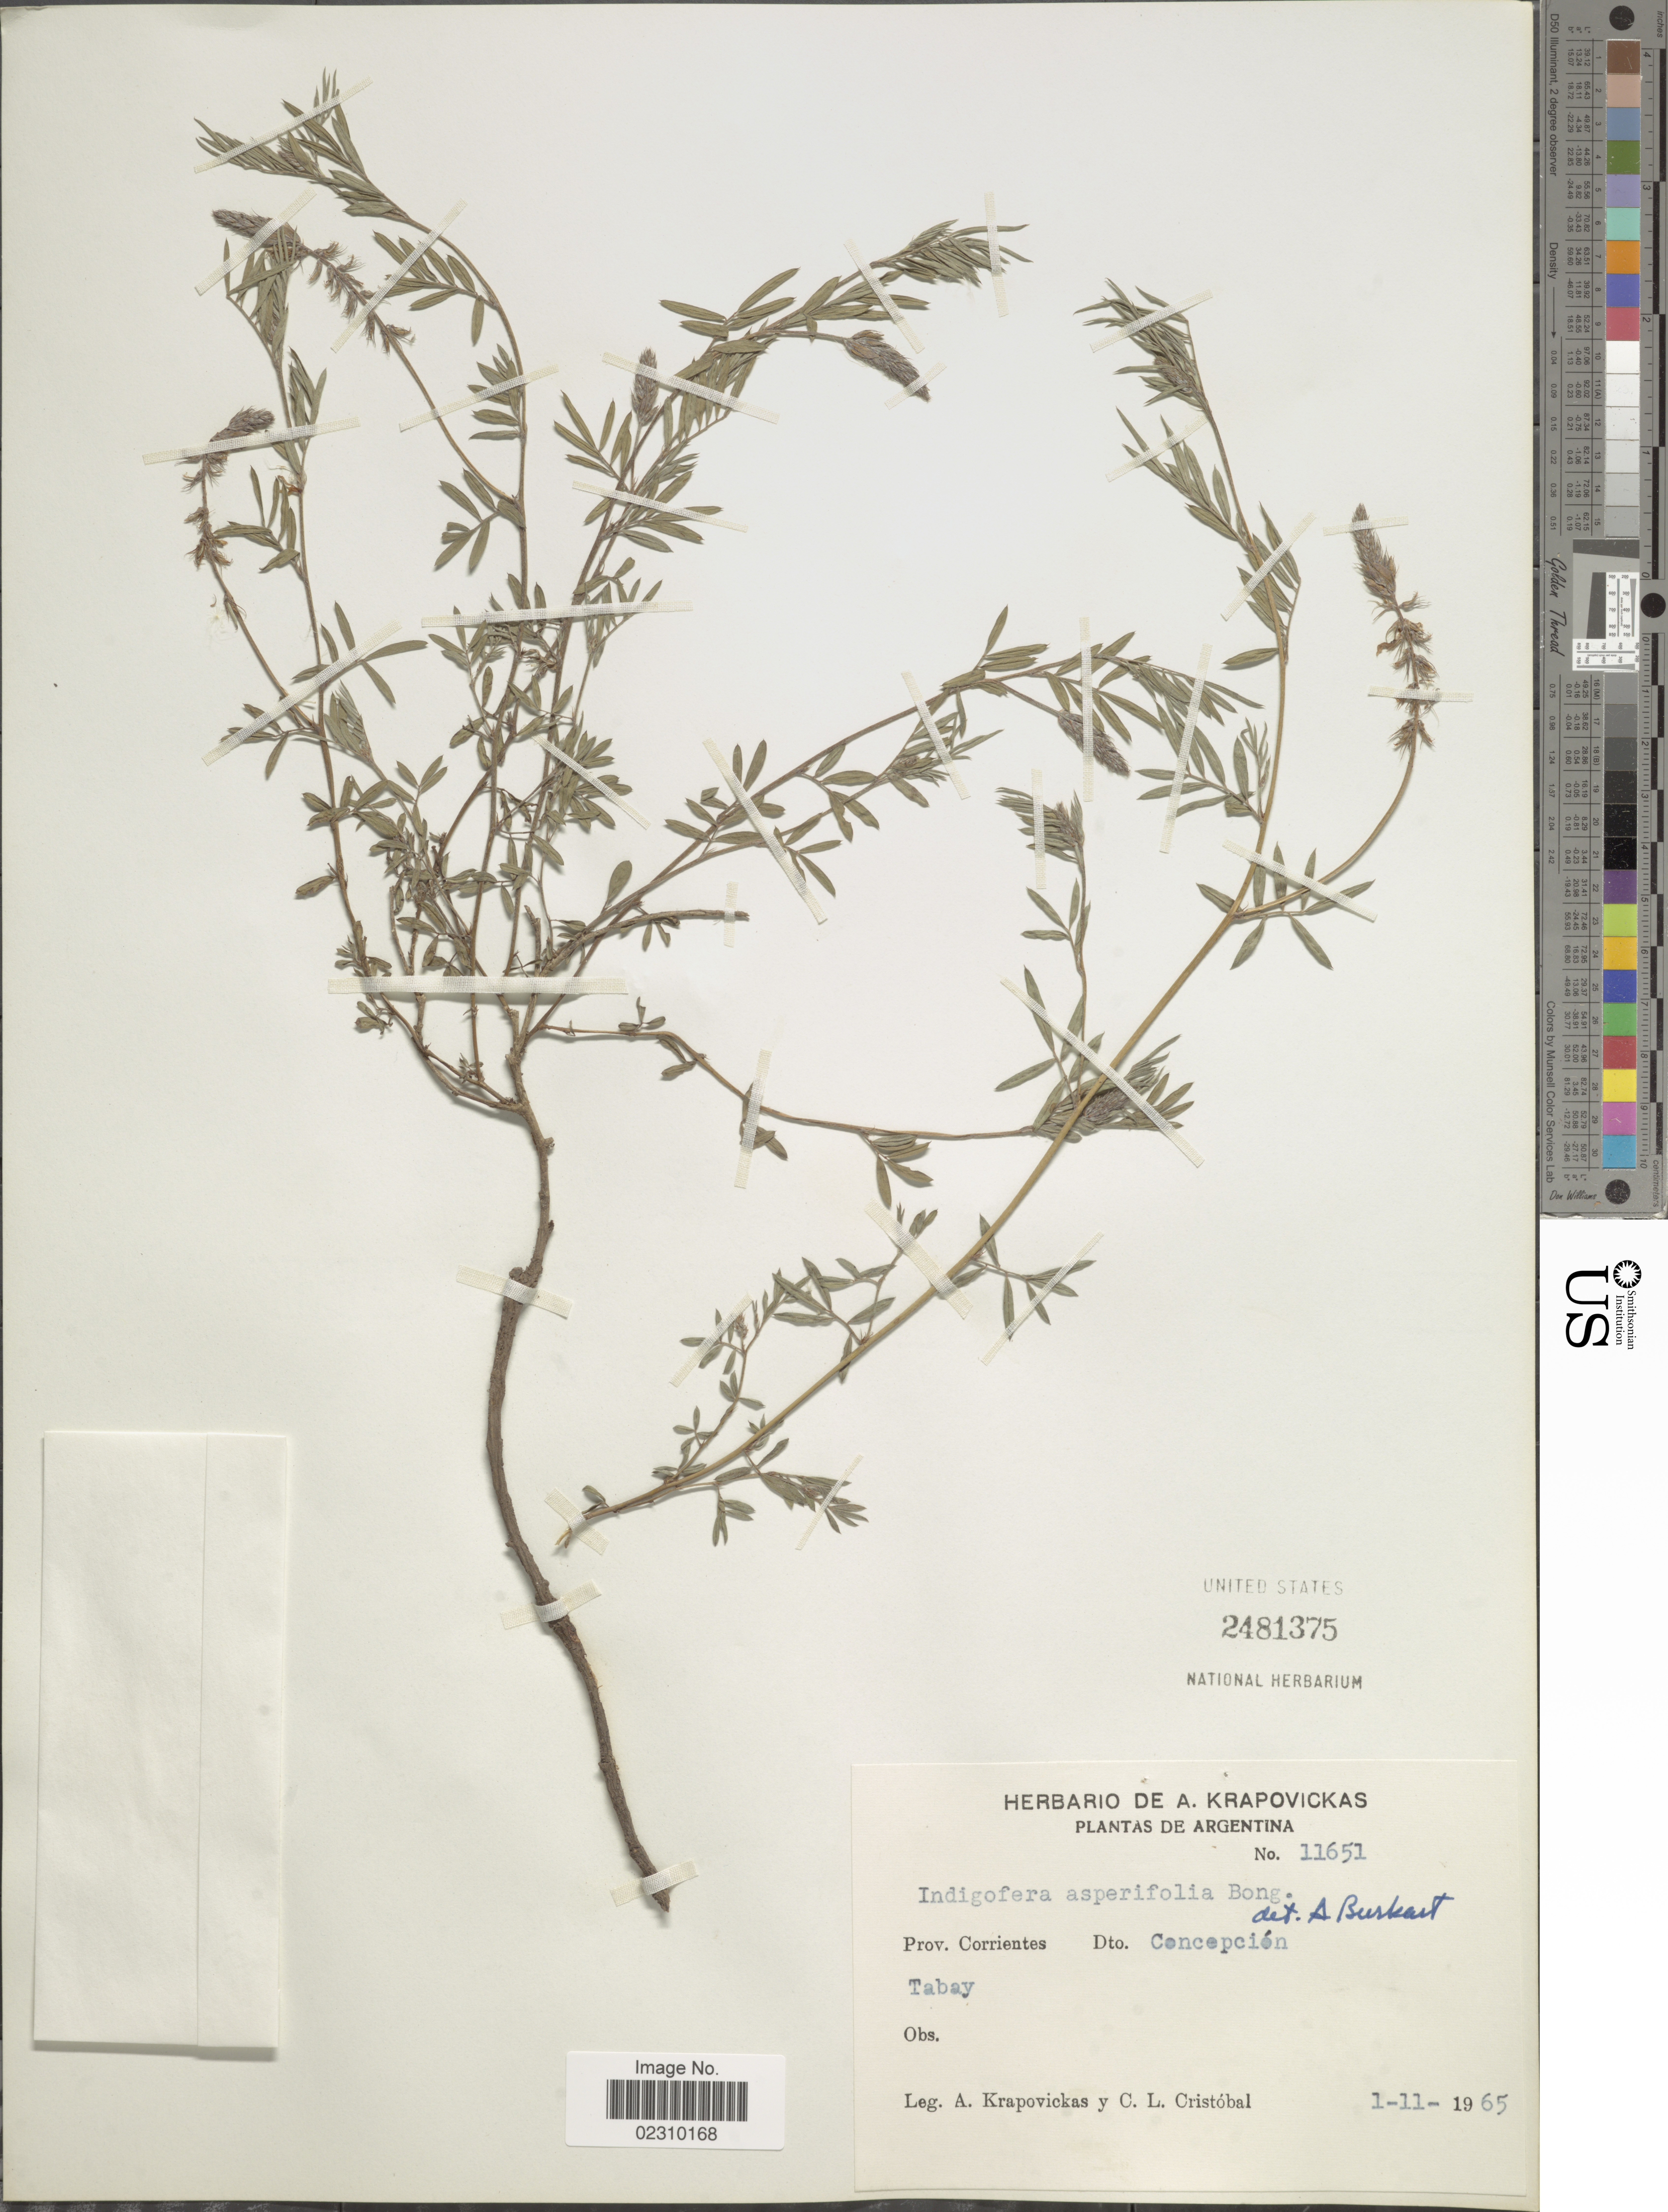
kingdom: Plantae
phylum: Tracheophyta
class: Magnoliopsida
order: Fabales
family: Fabaceae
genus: Indigofera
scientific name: Indigofera asperifolia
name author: Bong. ex Benth.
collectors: A. Krapovickas & C. L. Cristóbal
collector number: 11651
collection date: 1965-11-01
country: Argentina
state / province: Corrientes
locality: Prov. Corrienres, Dto. Concepcion. Tabay.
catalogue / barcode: US 2481375